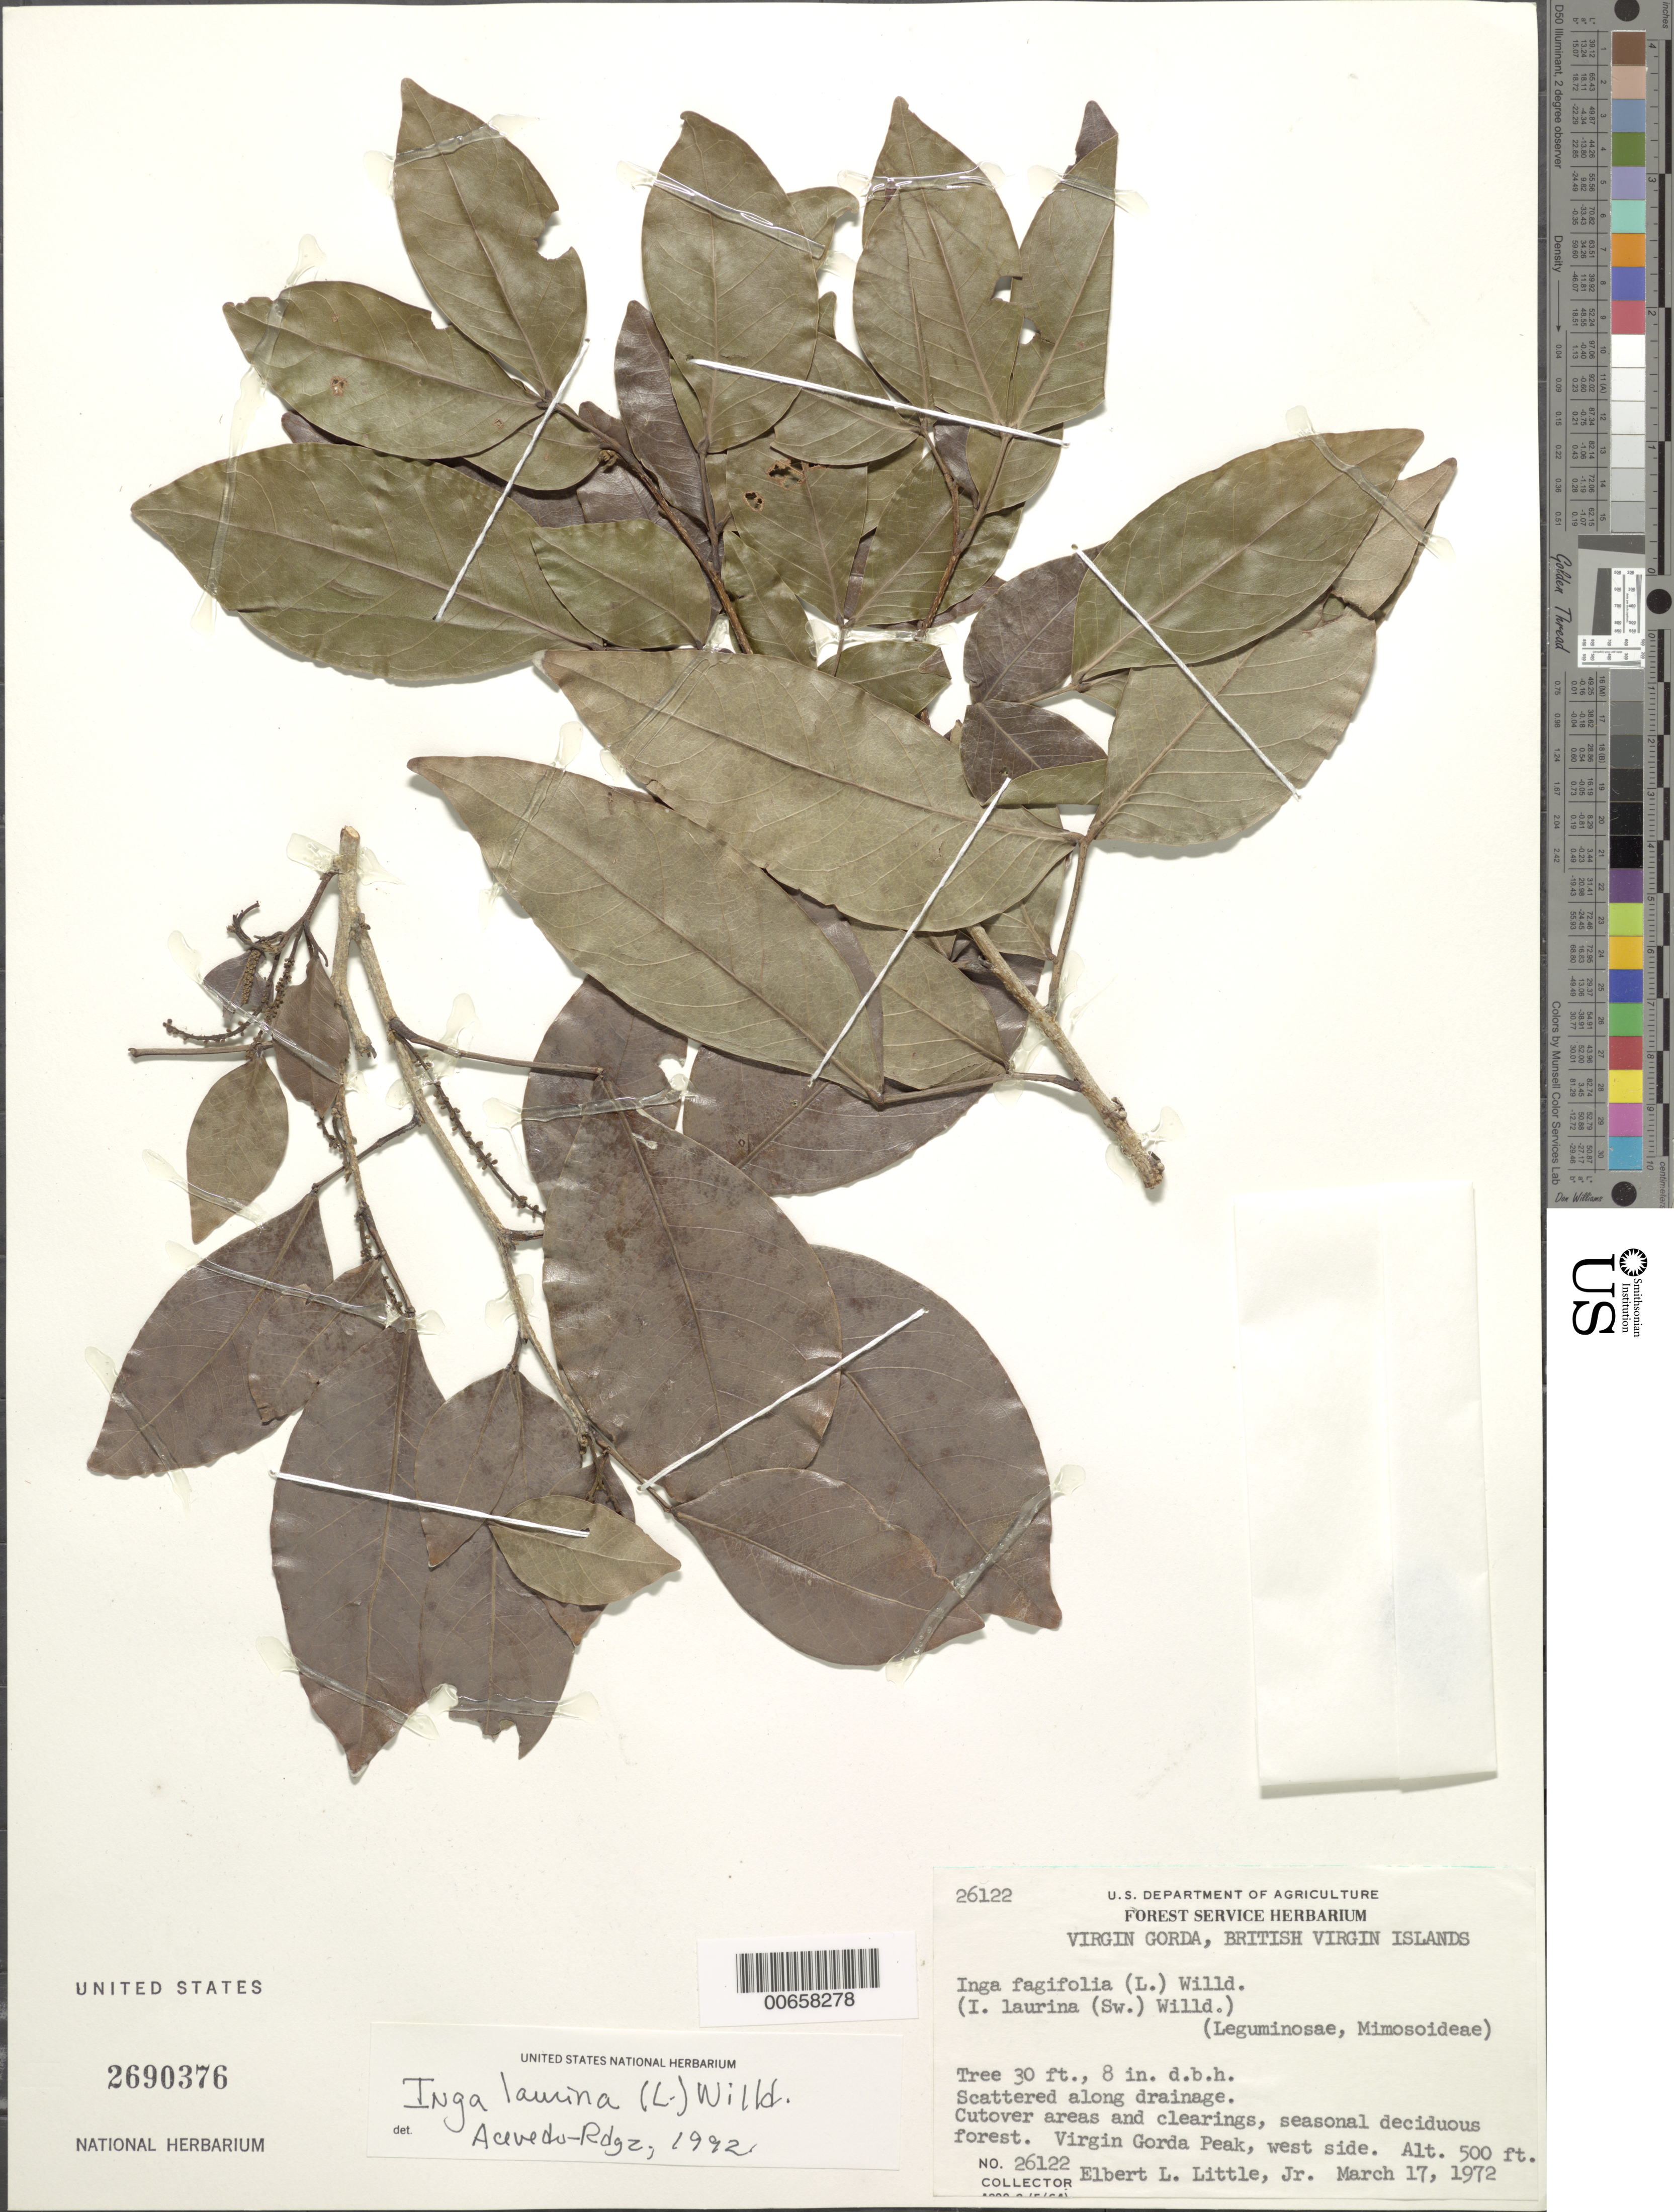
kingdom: Plantae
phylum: Tracheophyta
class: Magnoliopsida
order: Fabales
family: Fabaceae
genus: Inga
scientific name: Inga laurina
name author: (Sw.) Willd.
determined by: Acevedo-Rodríguez, P., (BOT), Smithsonian Institution - National Museum of Natural History (UNITED STATES)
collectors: E. L. Little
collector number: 26122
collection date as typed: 17 Mar 1972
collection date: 1972-03-17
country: British Virgin Islands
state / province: Virgin Gorda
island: Virgin Gorda Island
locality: Virgin Gorda Peak, W side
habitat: Cutover areas and clearings, seasonal deciduous forest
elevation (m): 152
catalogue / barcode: US 2690376